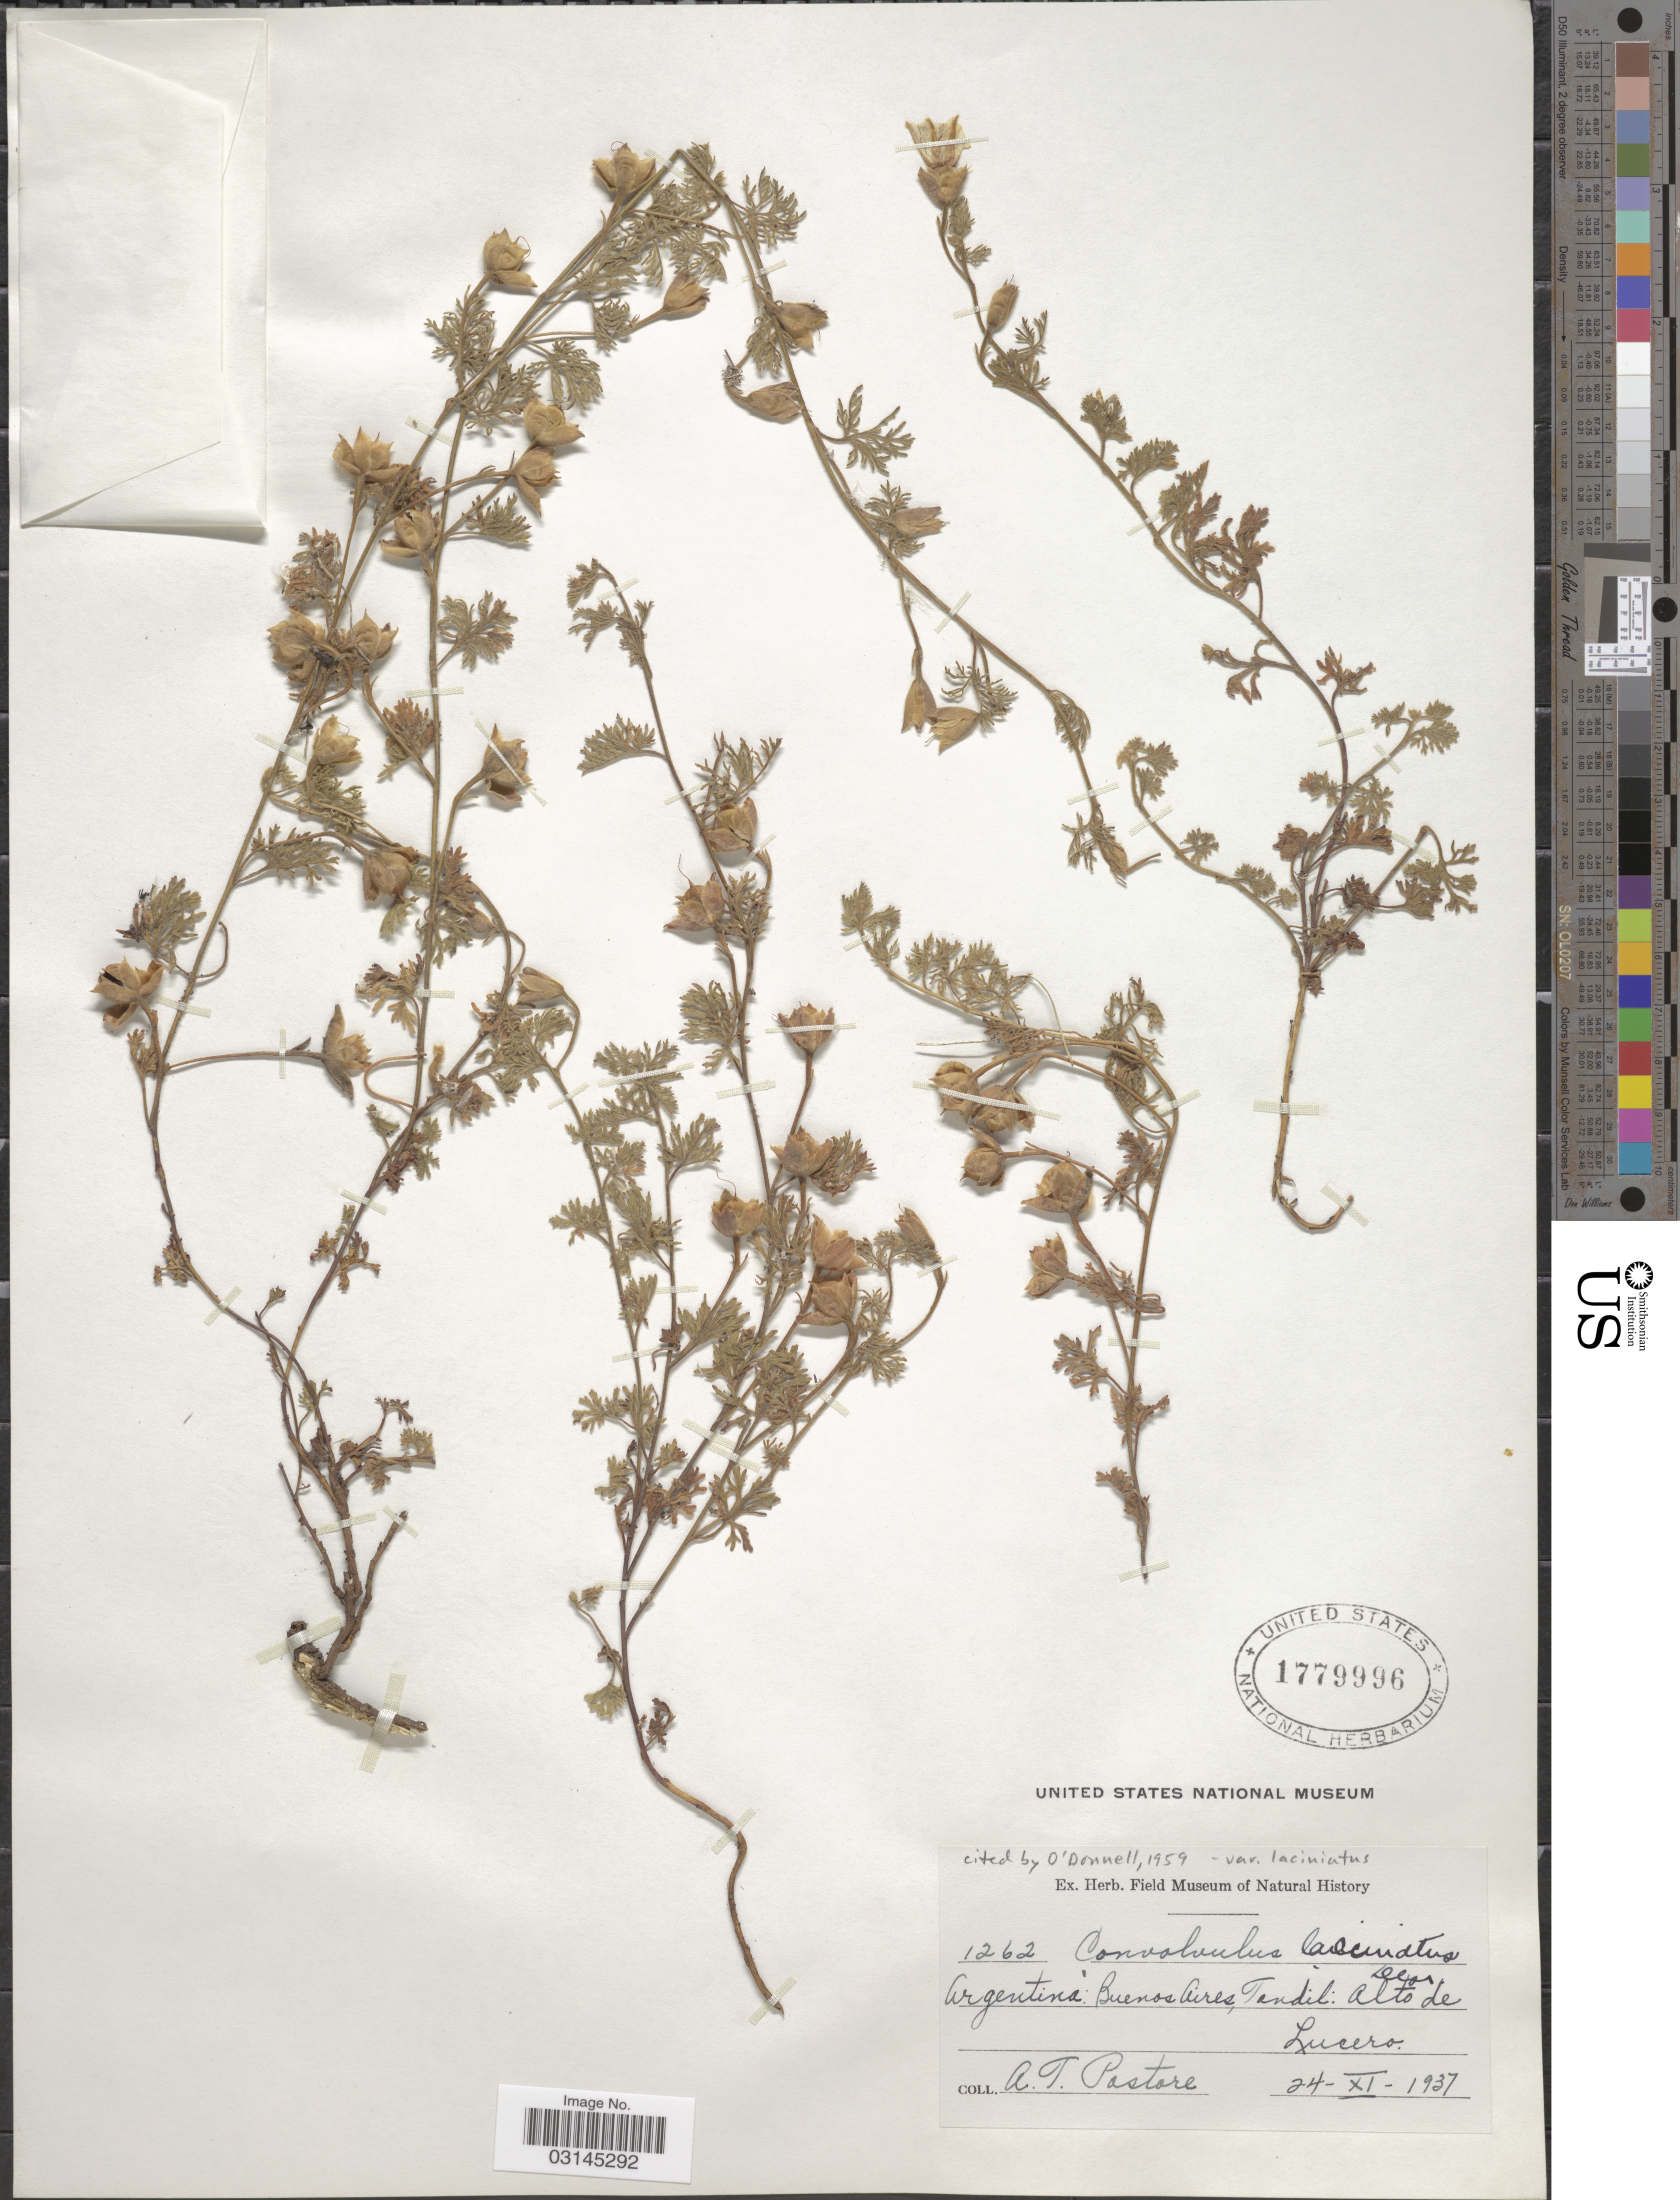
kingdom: Plantae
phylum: Tracheophyta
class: Magnoliopsida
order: Solanales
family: Convolvulaceae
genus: Convolvulus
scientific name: Convolvulus laciniatus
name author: Desr.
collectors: A. Pastore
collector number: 1262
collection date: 1937-11-24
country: Argentina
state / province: Buenos Aires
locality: Tandil: Alto de Lucero.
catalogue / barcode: US 1779996